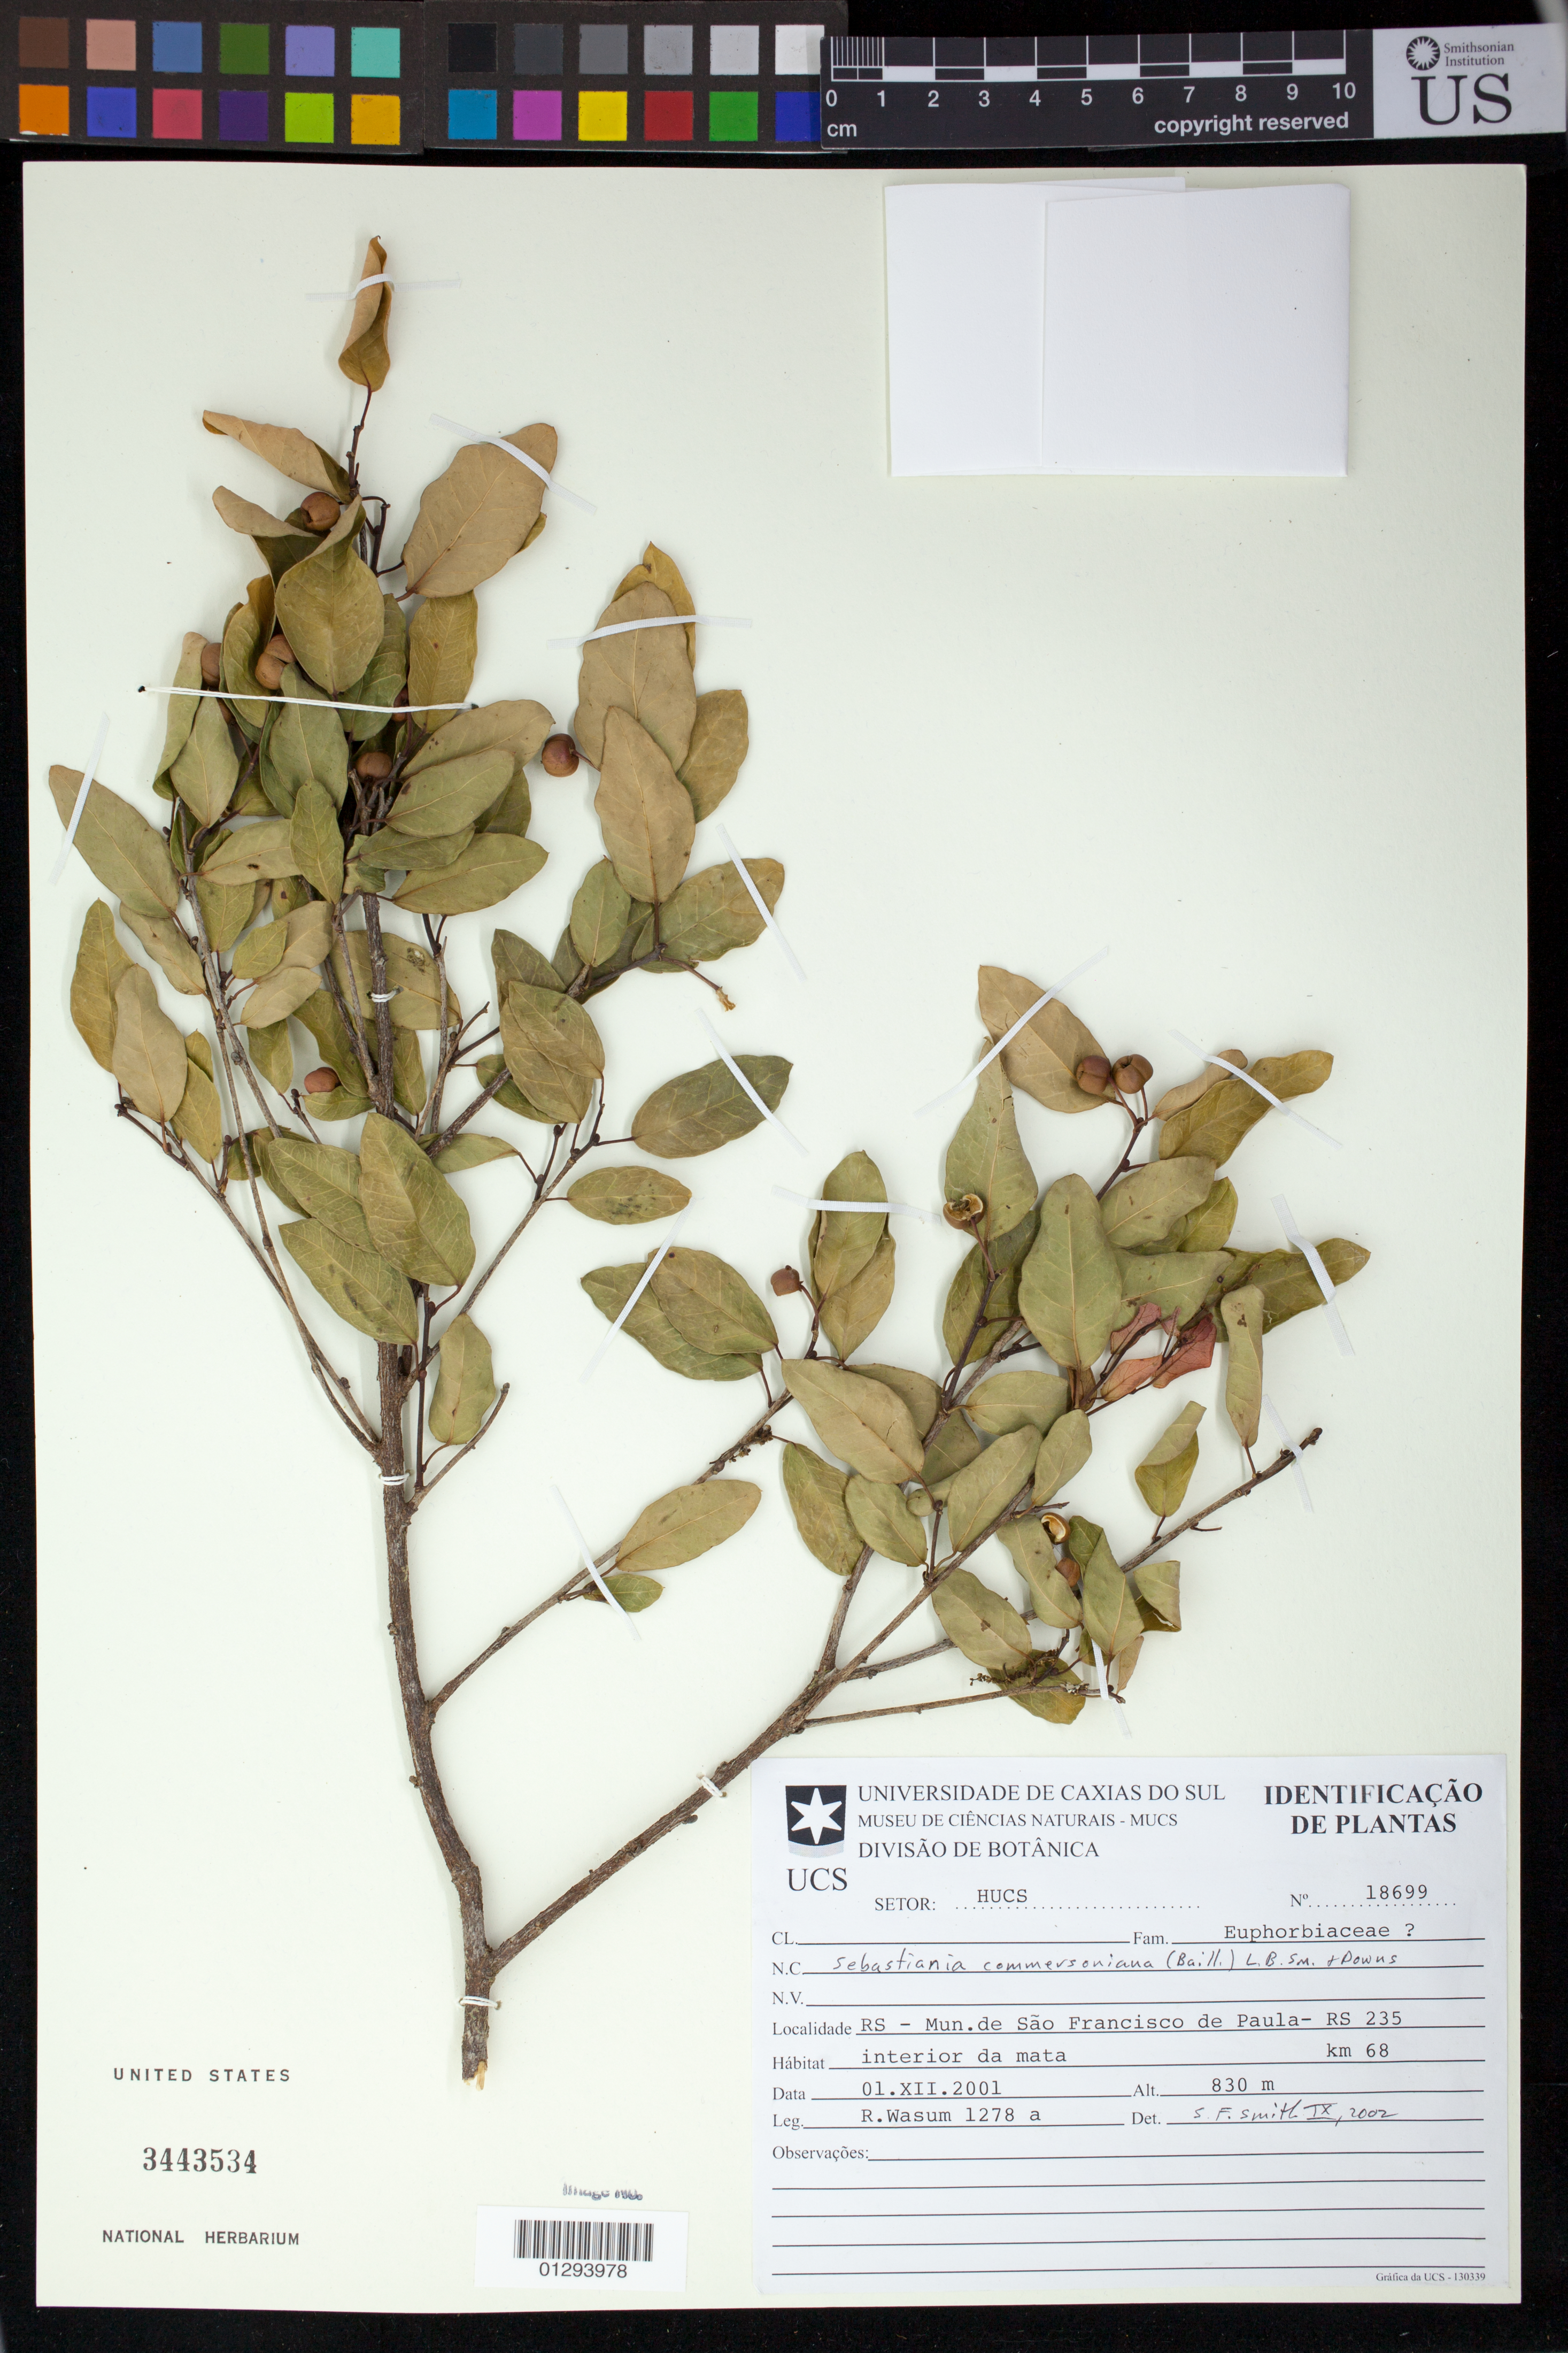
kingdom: Plantae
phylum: Tracheophyta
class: Magnoliopsida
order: Malpighiales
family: Euphorbiaceae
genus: Sebastiania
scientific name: Sebastiania commersoniana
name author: (Baill.) L.B. Sm. & Downs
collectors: R. Wasum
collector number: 1278 a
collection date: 2001-12-01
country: Brazil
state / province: Rio Grande do Sul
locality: Mun. de Sao Francisco de Paula - RS 235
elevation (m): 830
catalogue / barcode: US 3443534